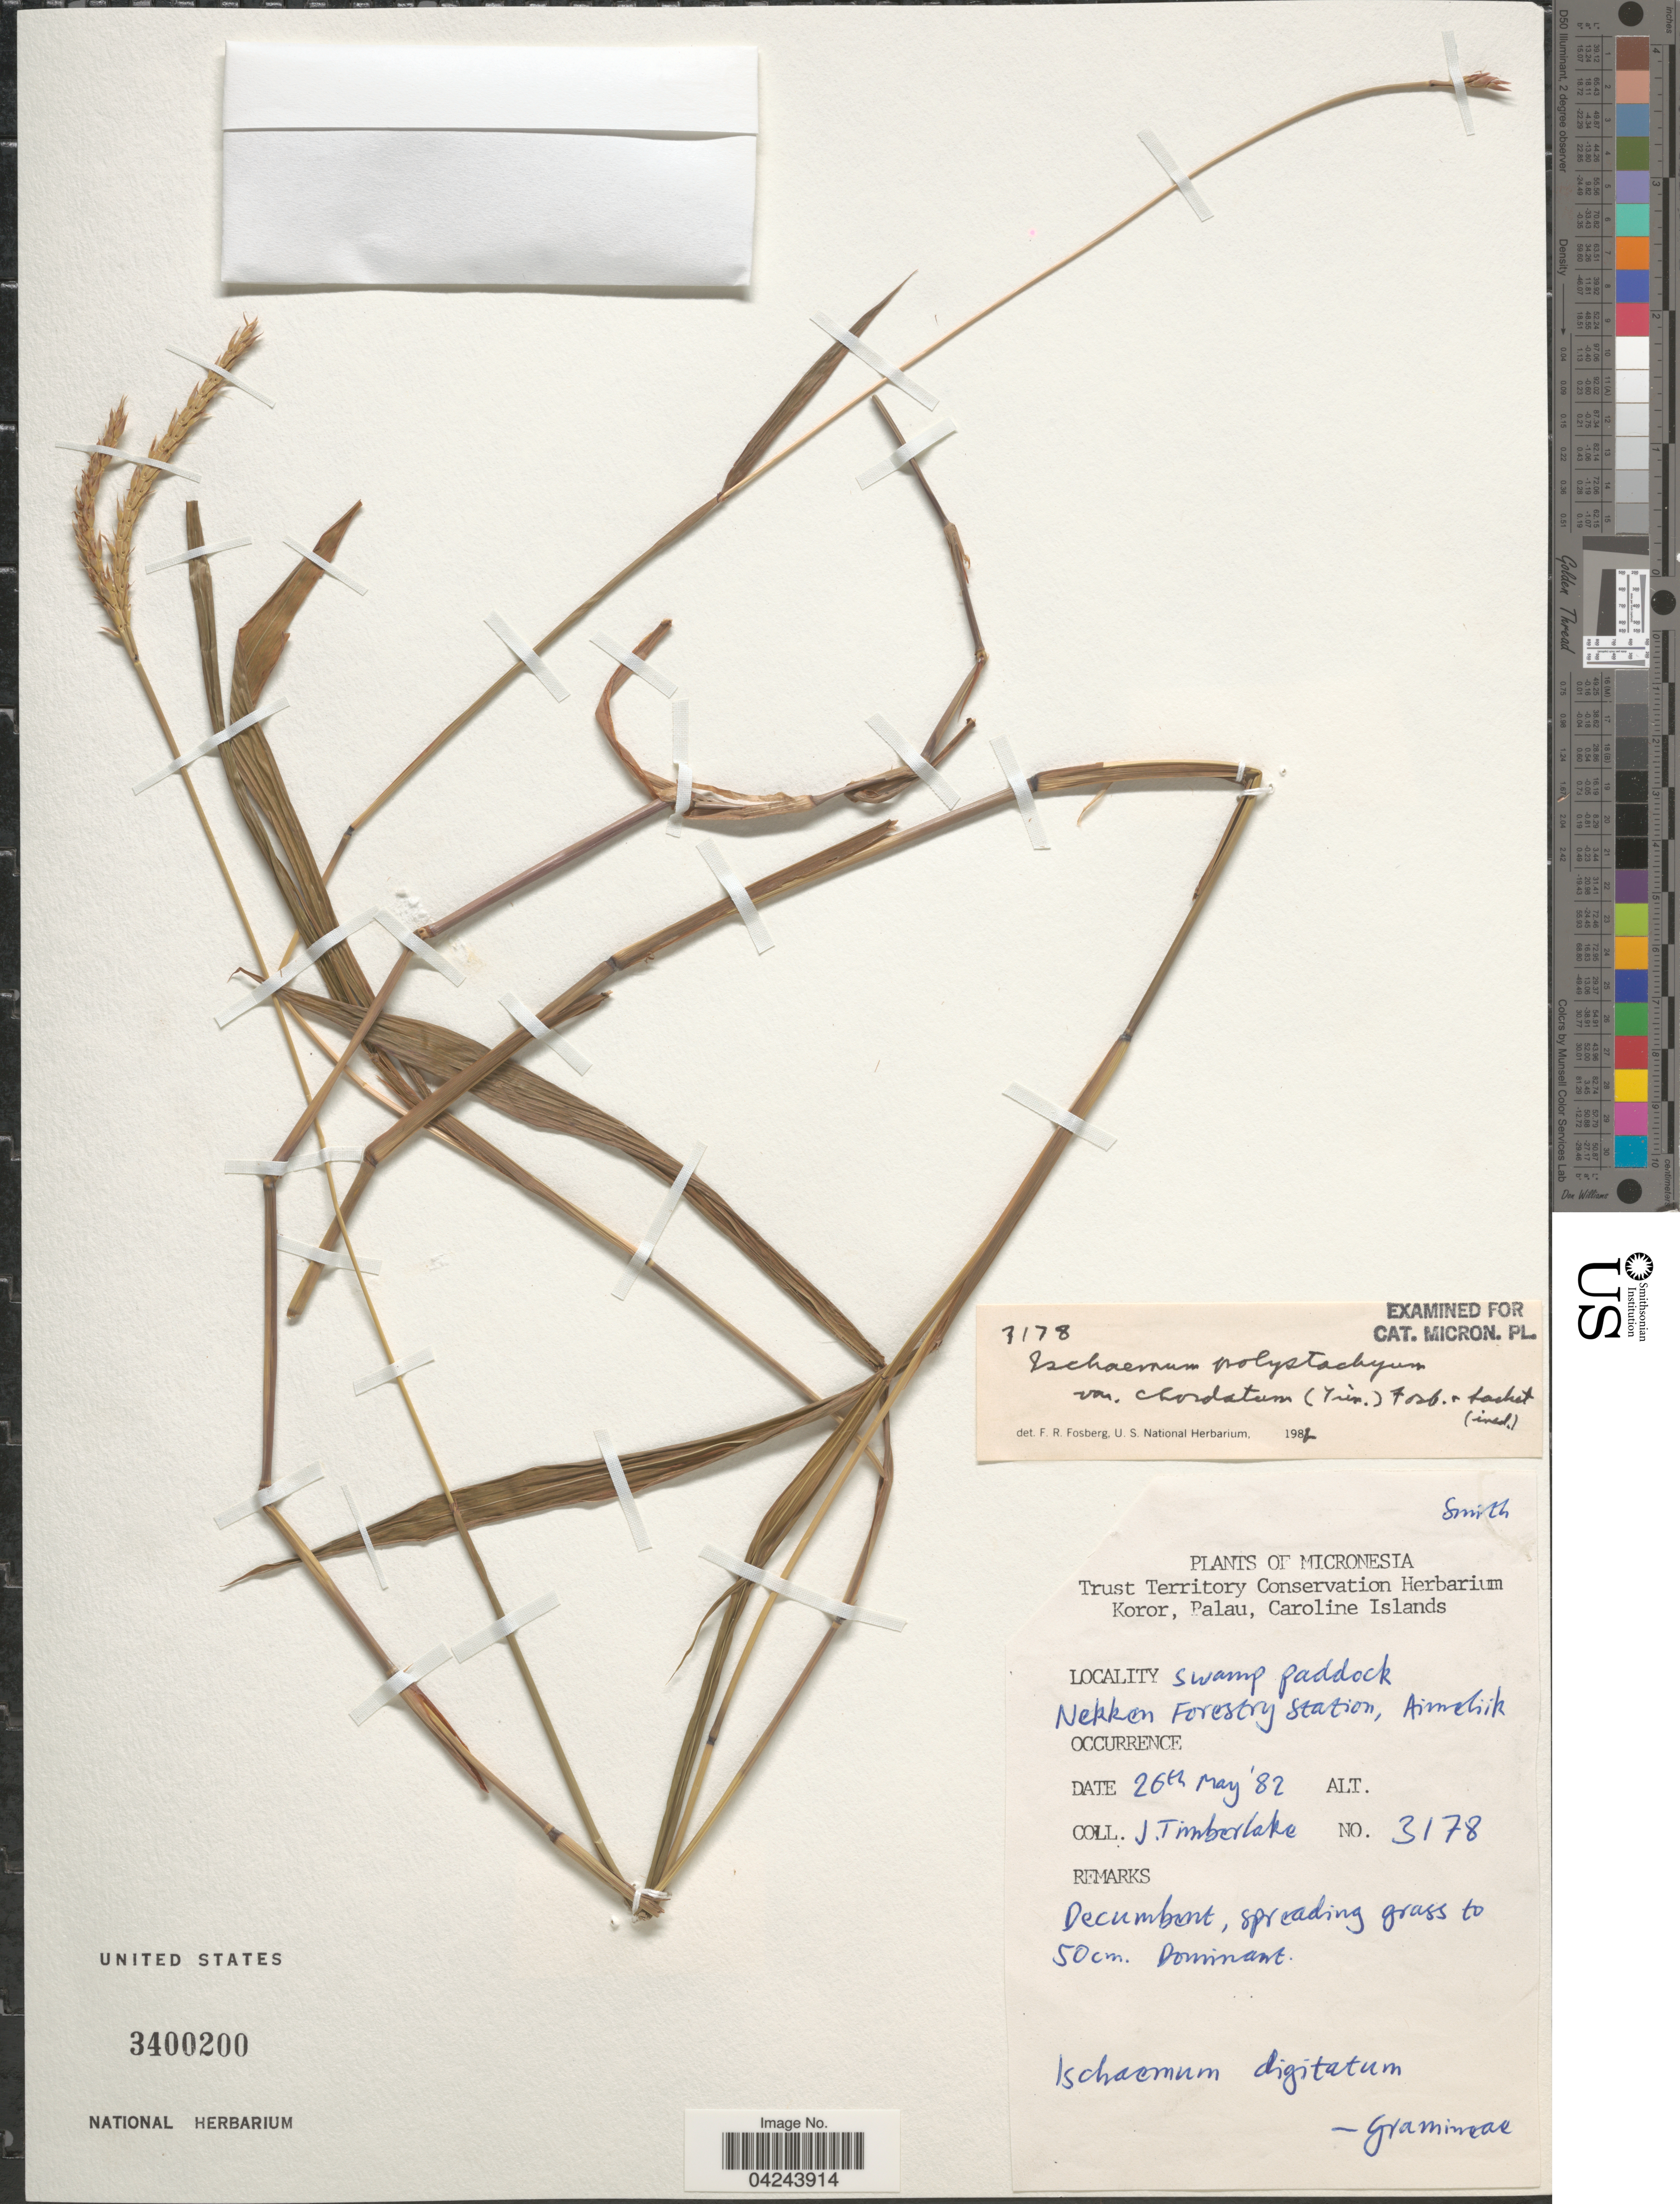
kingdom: Plantae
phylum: Tracheophyta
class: Liliopsida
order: Poales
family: Poaceae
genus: Ischaemum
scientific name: Ischaemum polystachyum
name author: J. Presl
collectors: J. Timberlake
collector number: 3178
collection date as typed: Transcribed d/m/y: 26/5/82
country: Palau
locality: Micronesia. Koror, Palau, Caroline Islands. Swamp paddock. Nekken Forestry Station, Aimeliik.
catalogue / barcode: US 3400200